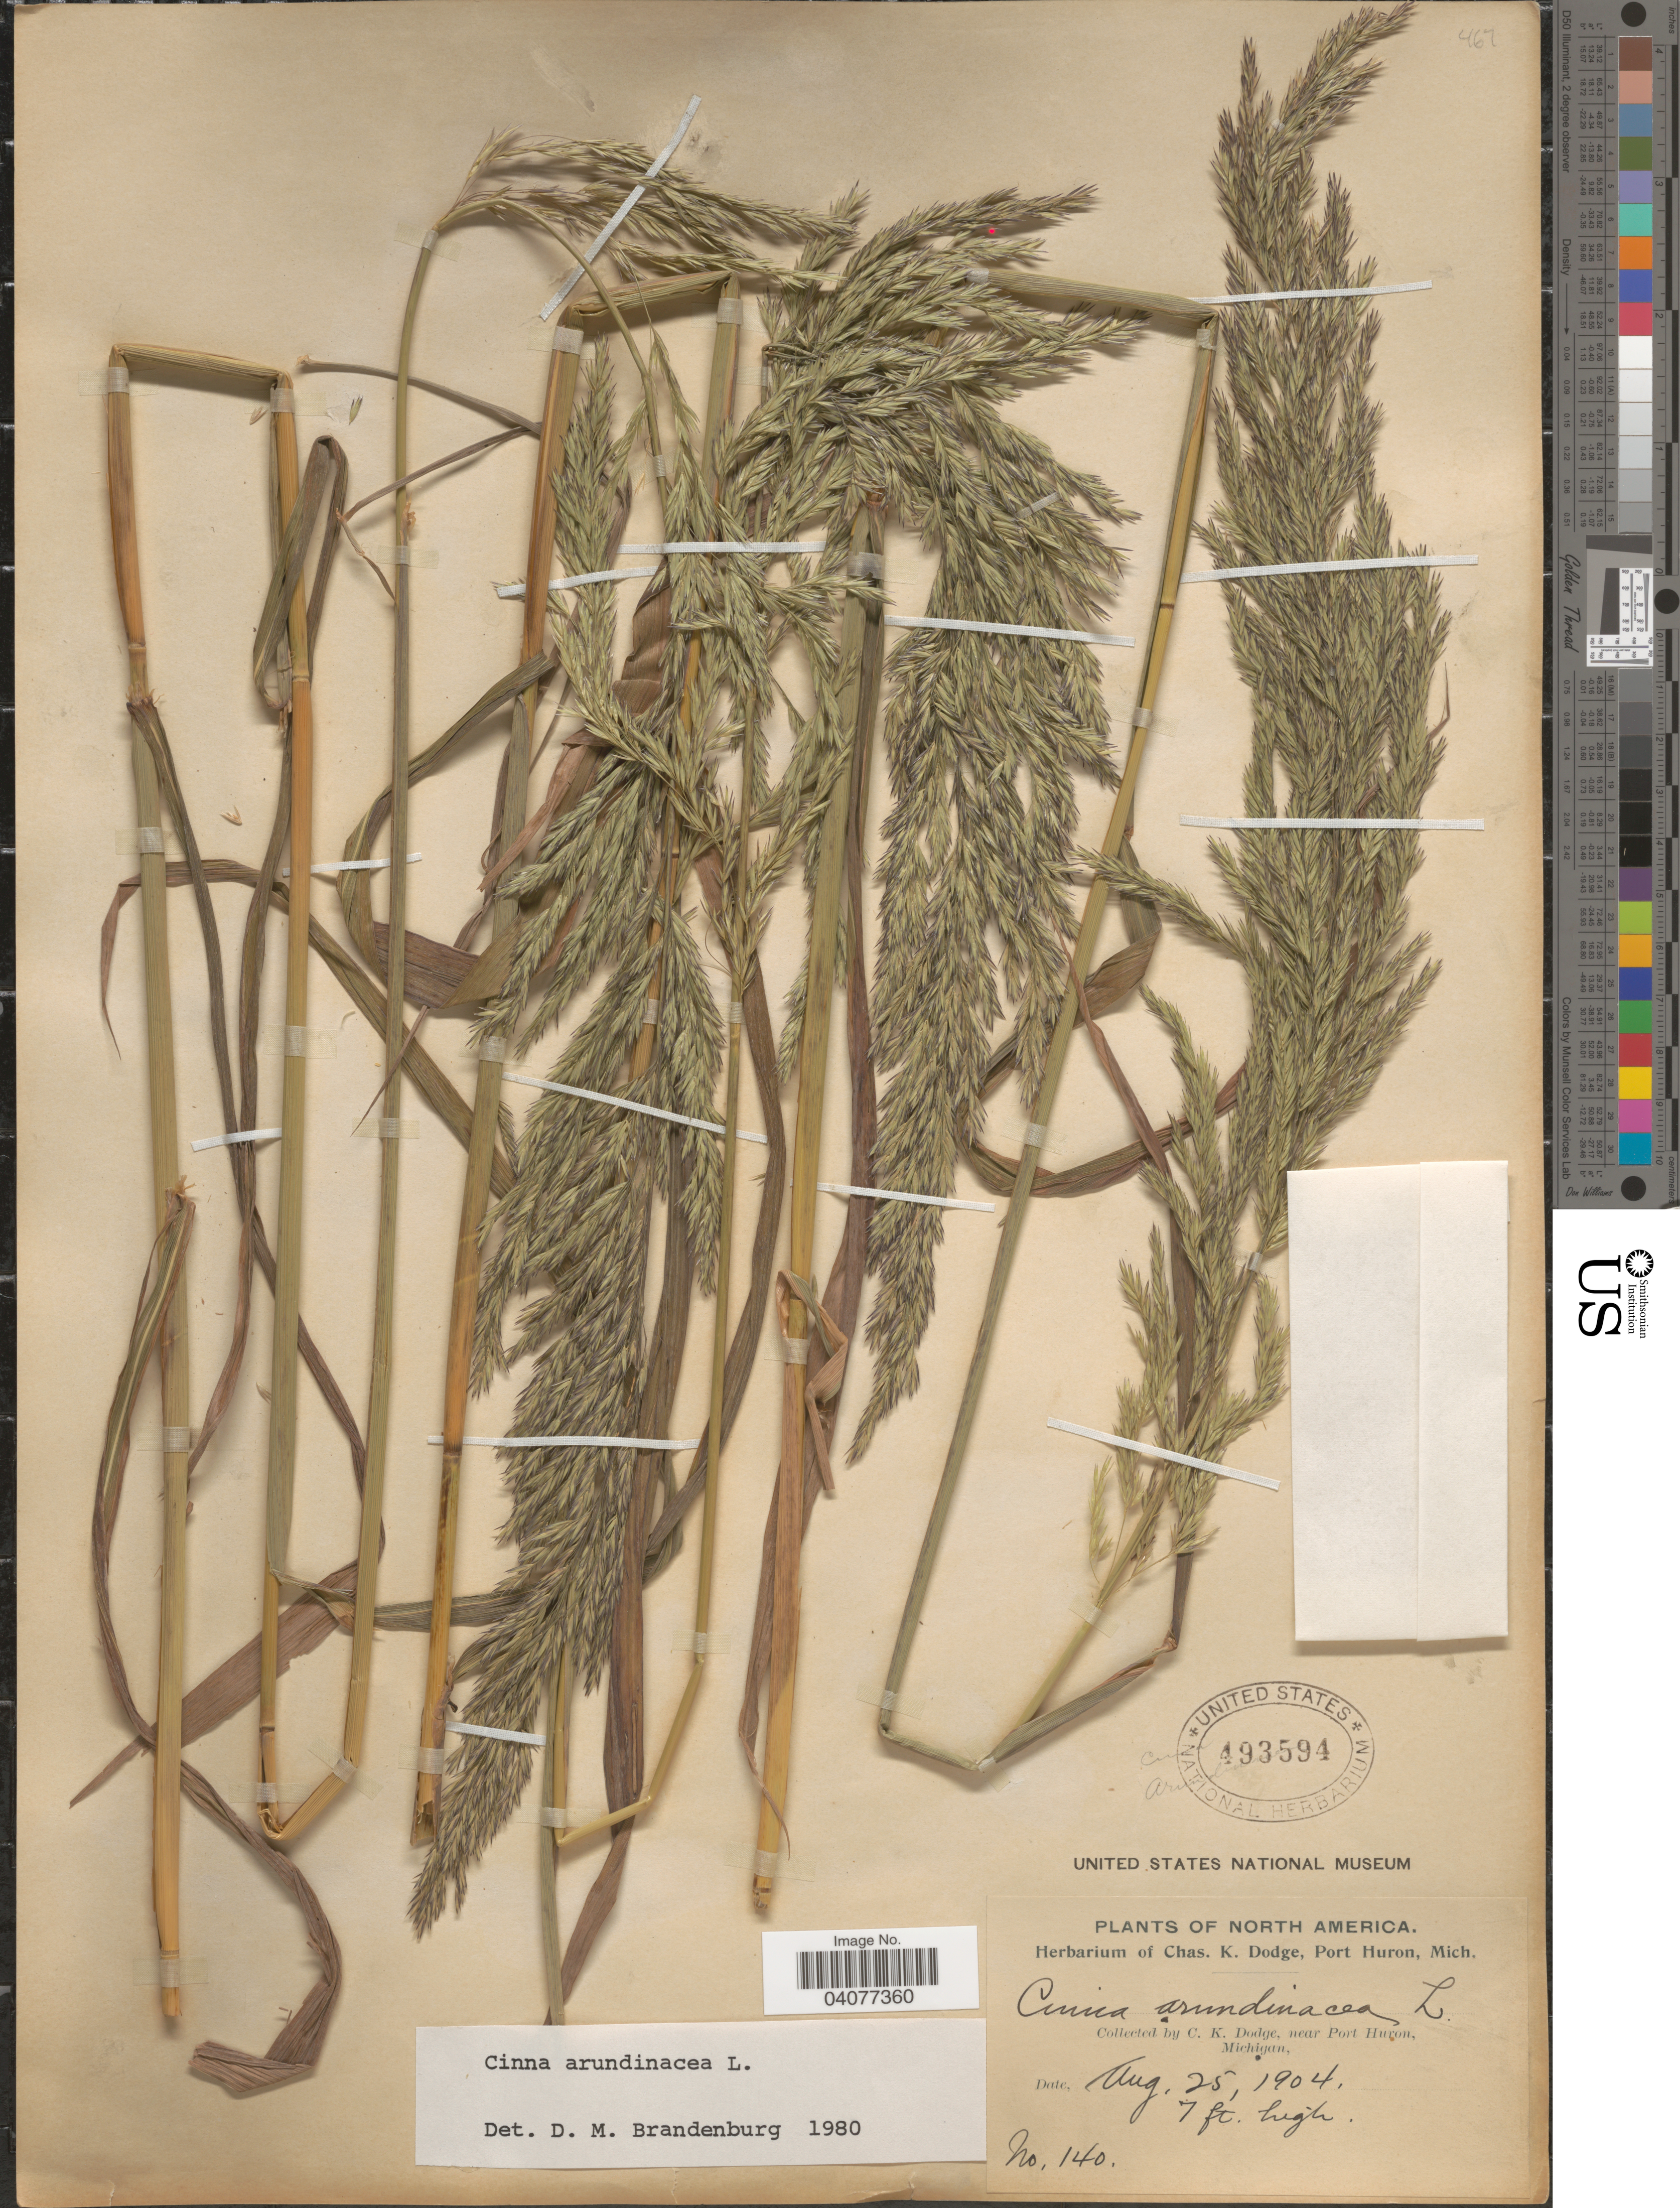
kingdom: Plantae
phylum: Tracheophyta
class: Liliopsida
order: Poales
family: Poaceae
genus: Cinna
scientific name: Cinna arundinacea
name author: L.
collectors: C. K. Dodge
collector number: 140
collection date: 1904-08-25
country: United States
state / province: Michigan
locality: Near Port Huron.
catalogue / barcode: US 493594